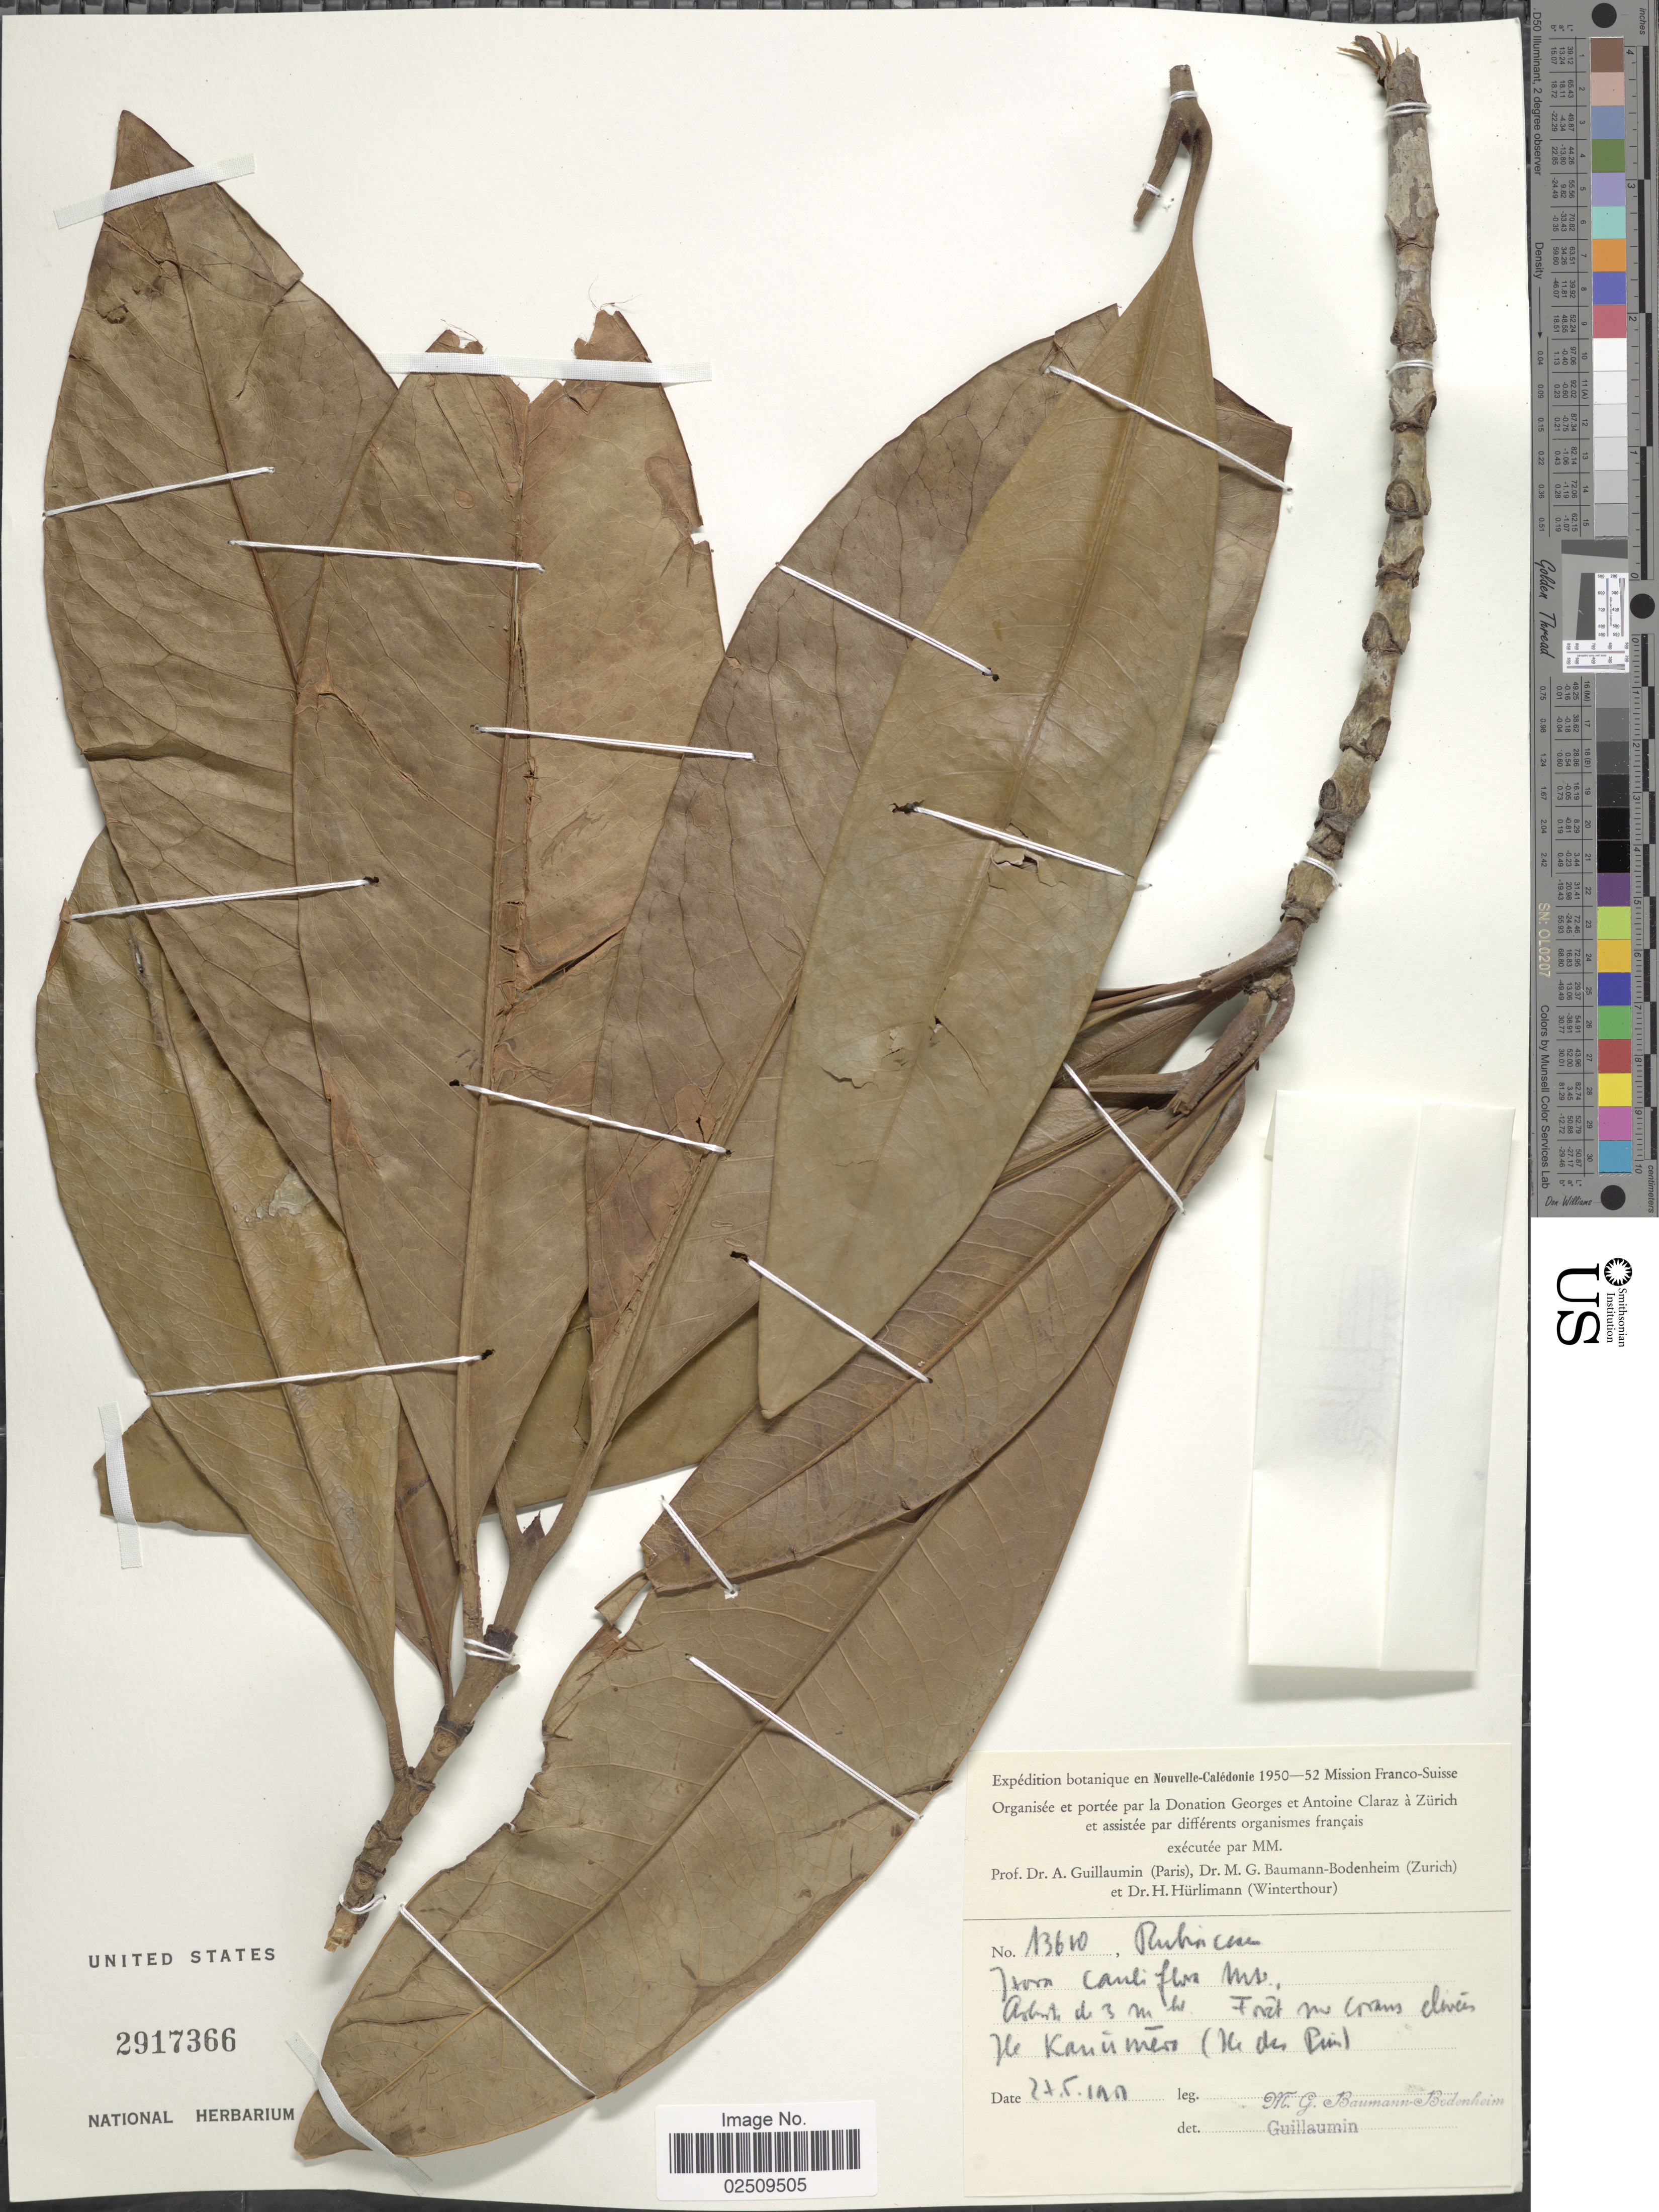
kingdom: Plantae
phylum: Tracheophyta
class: Magnoliopsida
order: Gentianales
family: Rubiaceae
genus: Ixora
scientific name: Ixora cauliflora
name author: Montrouz.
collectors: M. G. Baumann-Bodenheim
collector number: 13610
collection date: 1950-05-24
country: New Caledonia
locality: Ile Ka[illegible text] (Ile des Pines), Foret [illegible text] cloves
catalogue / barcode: US 2917366